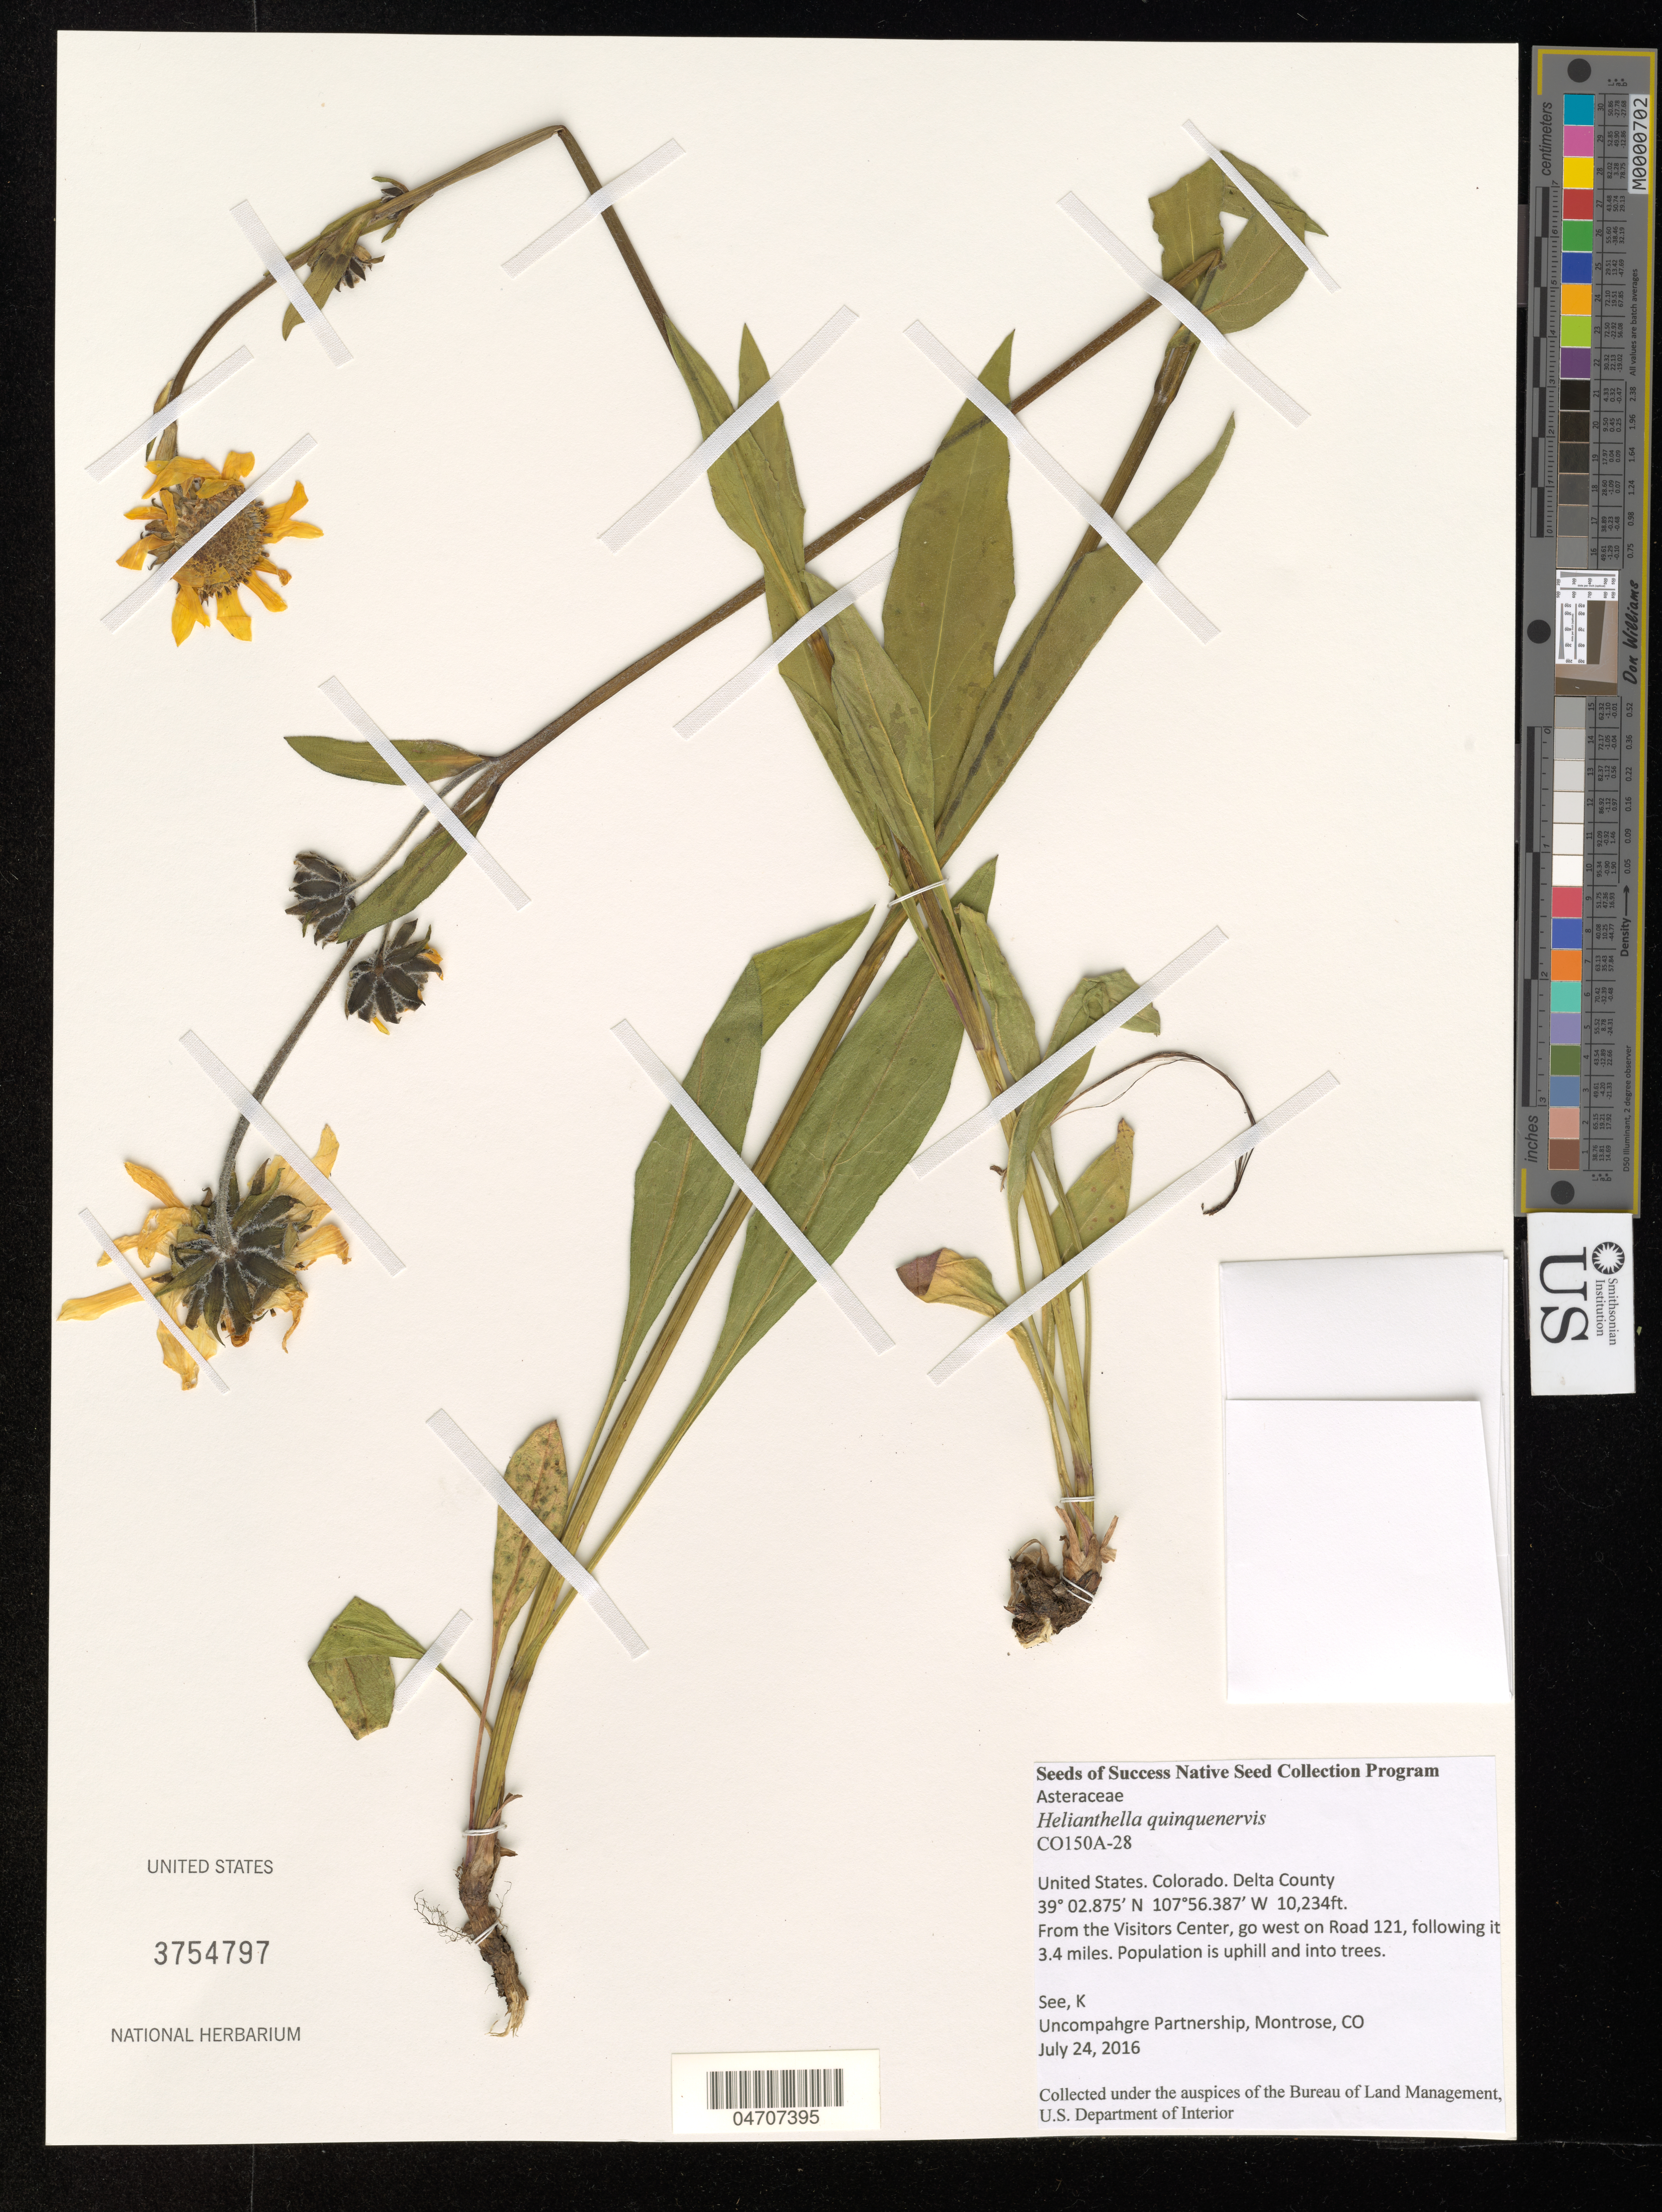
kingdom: Plantae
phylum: Tracheophyta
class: Magnoliopsida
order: Asterales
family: Asteraceae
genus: Helianthella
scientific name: Helianthella quinquenervis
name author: (Hook.) A. Gray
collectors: K. See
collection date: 2016-07-24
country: United States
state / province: Colorado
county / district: Delta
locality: Delta County. From the Visitors Center, go west on Road 121, following it 3.4 miles.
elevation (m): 3119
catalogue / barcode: US 3754797